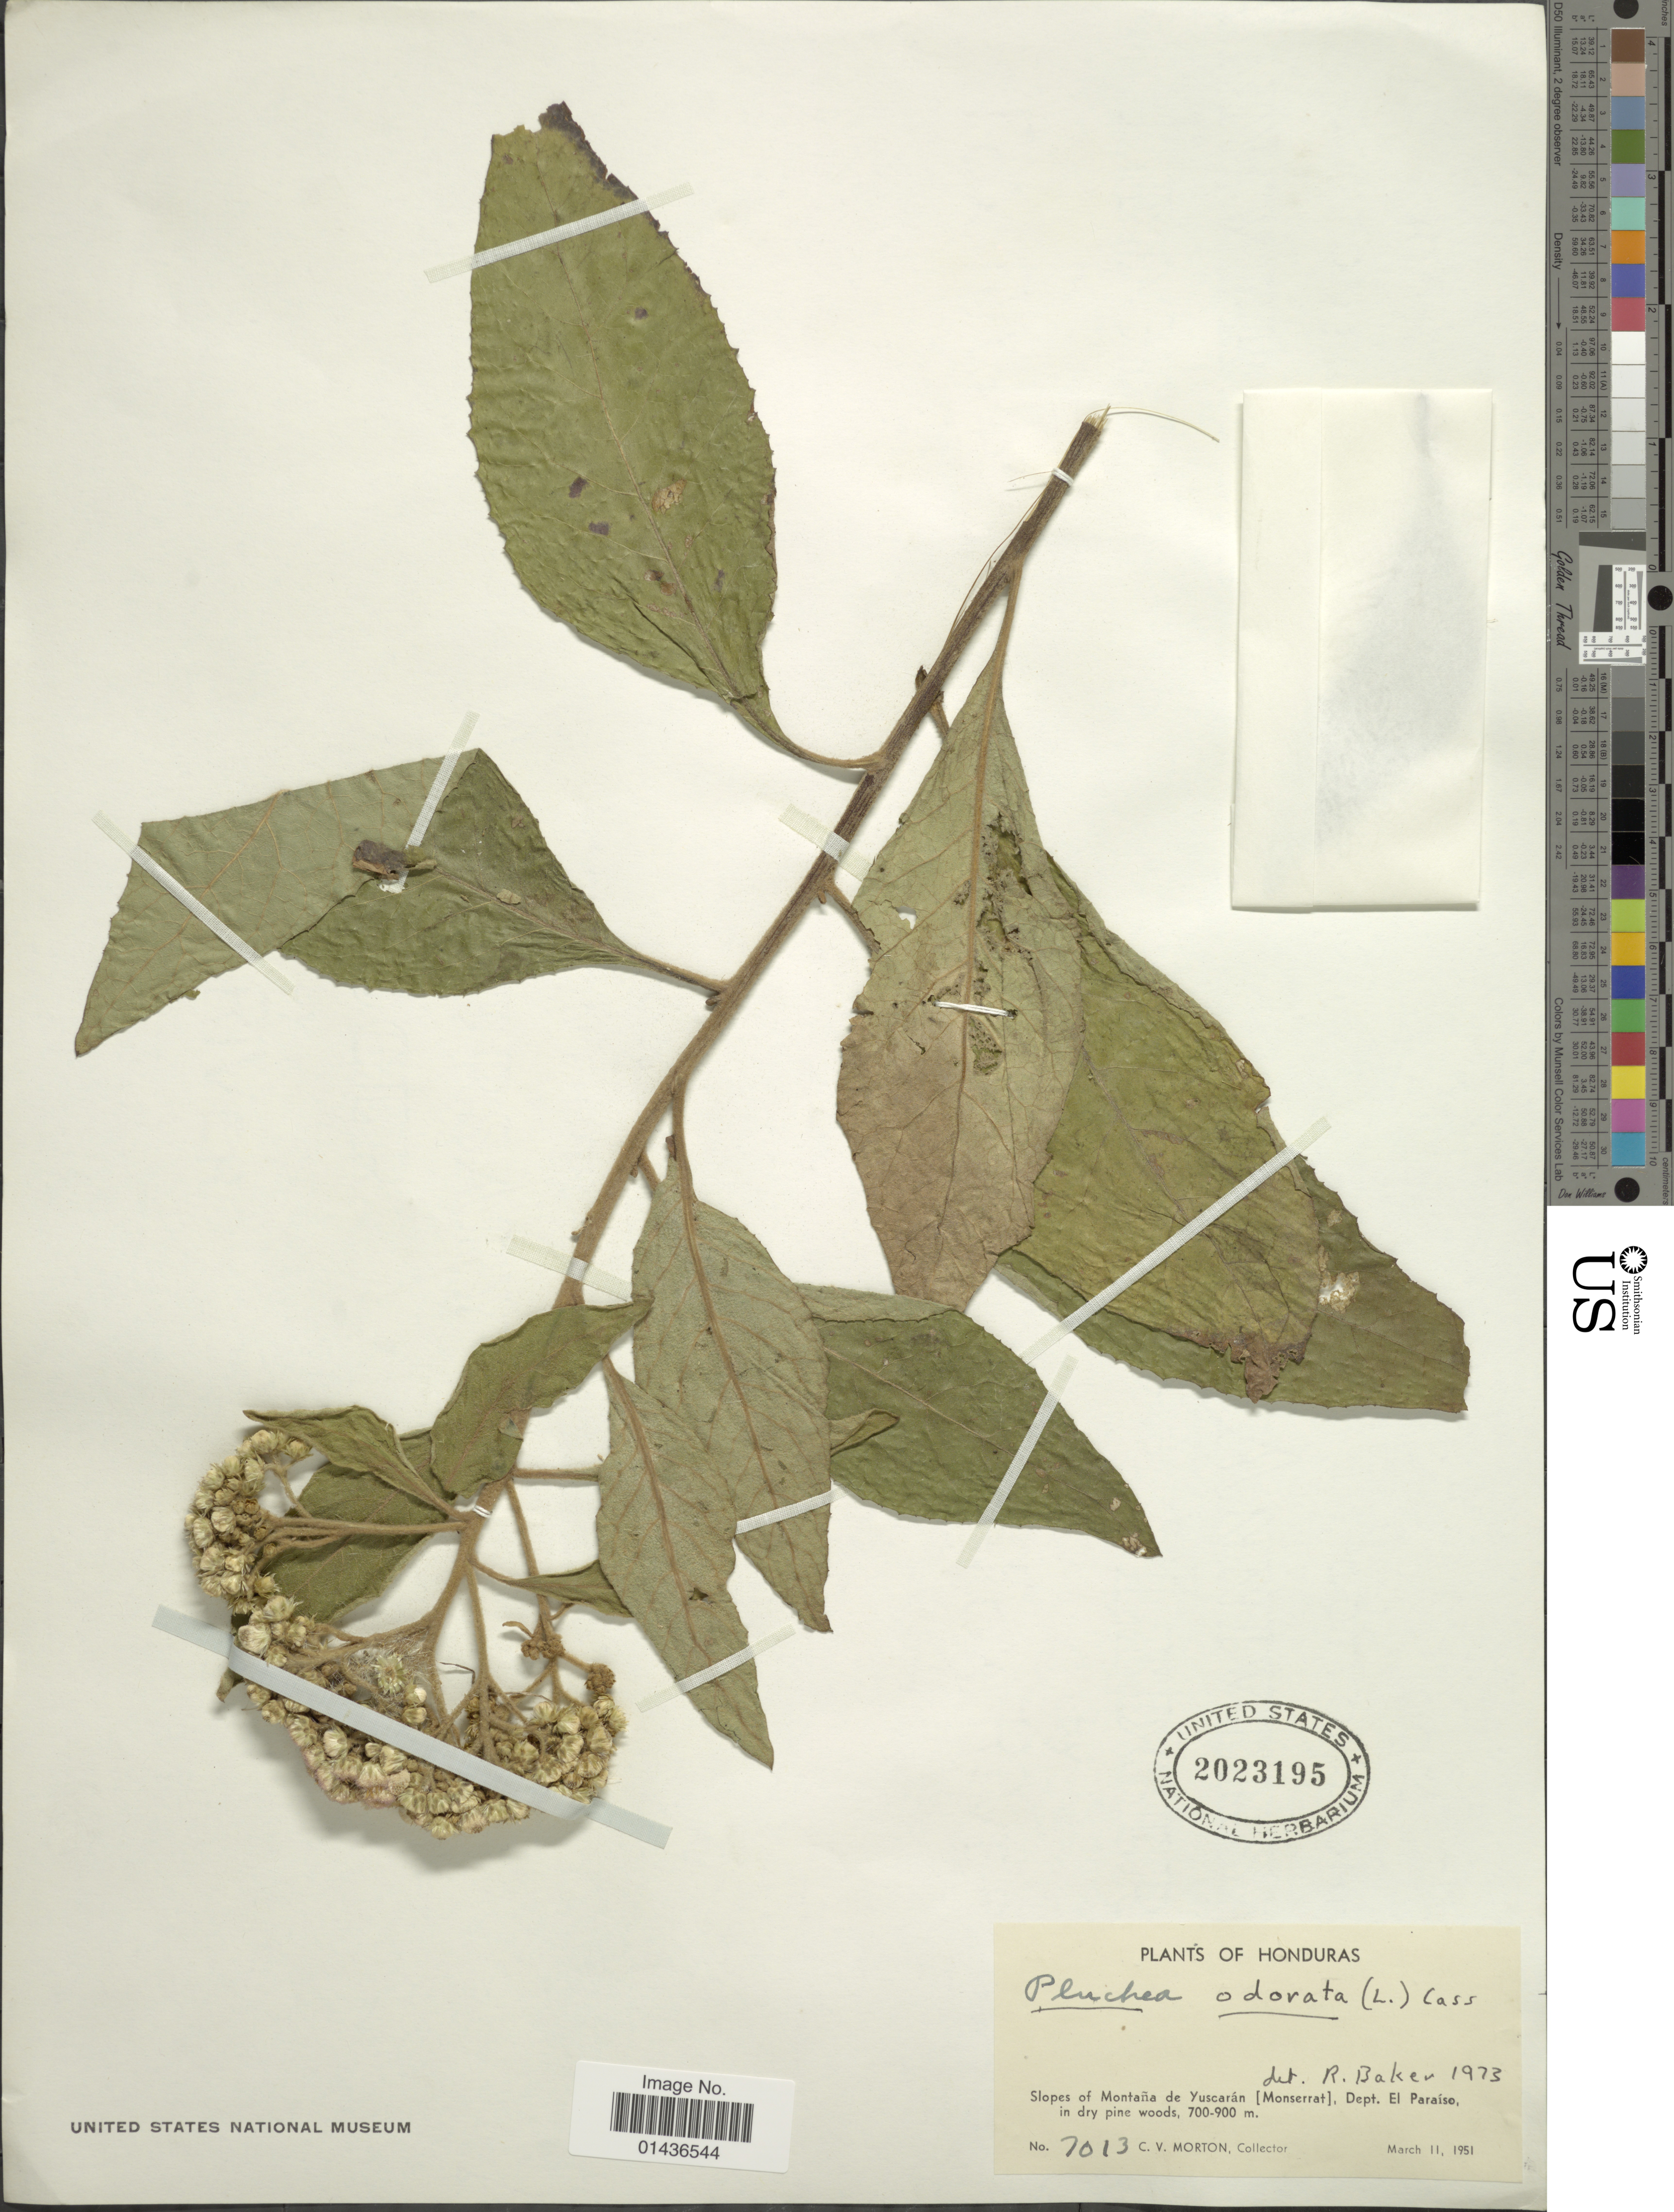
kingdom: Plantae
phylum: Tracheophyta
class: Magnoliopsida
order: Asterales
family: Asteraceae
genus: Pluchea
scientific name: Pluchea carolinensis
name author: (Jacq.) D. Don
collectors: C. V. Morton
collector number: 7013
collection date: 1951-03-11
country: Honduras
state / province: El Paraíso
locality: Slopes of Montana de Yuscaran (Monserrat)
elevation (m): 700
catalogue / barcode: US 2023195